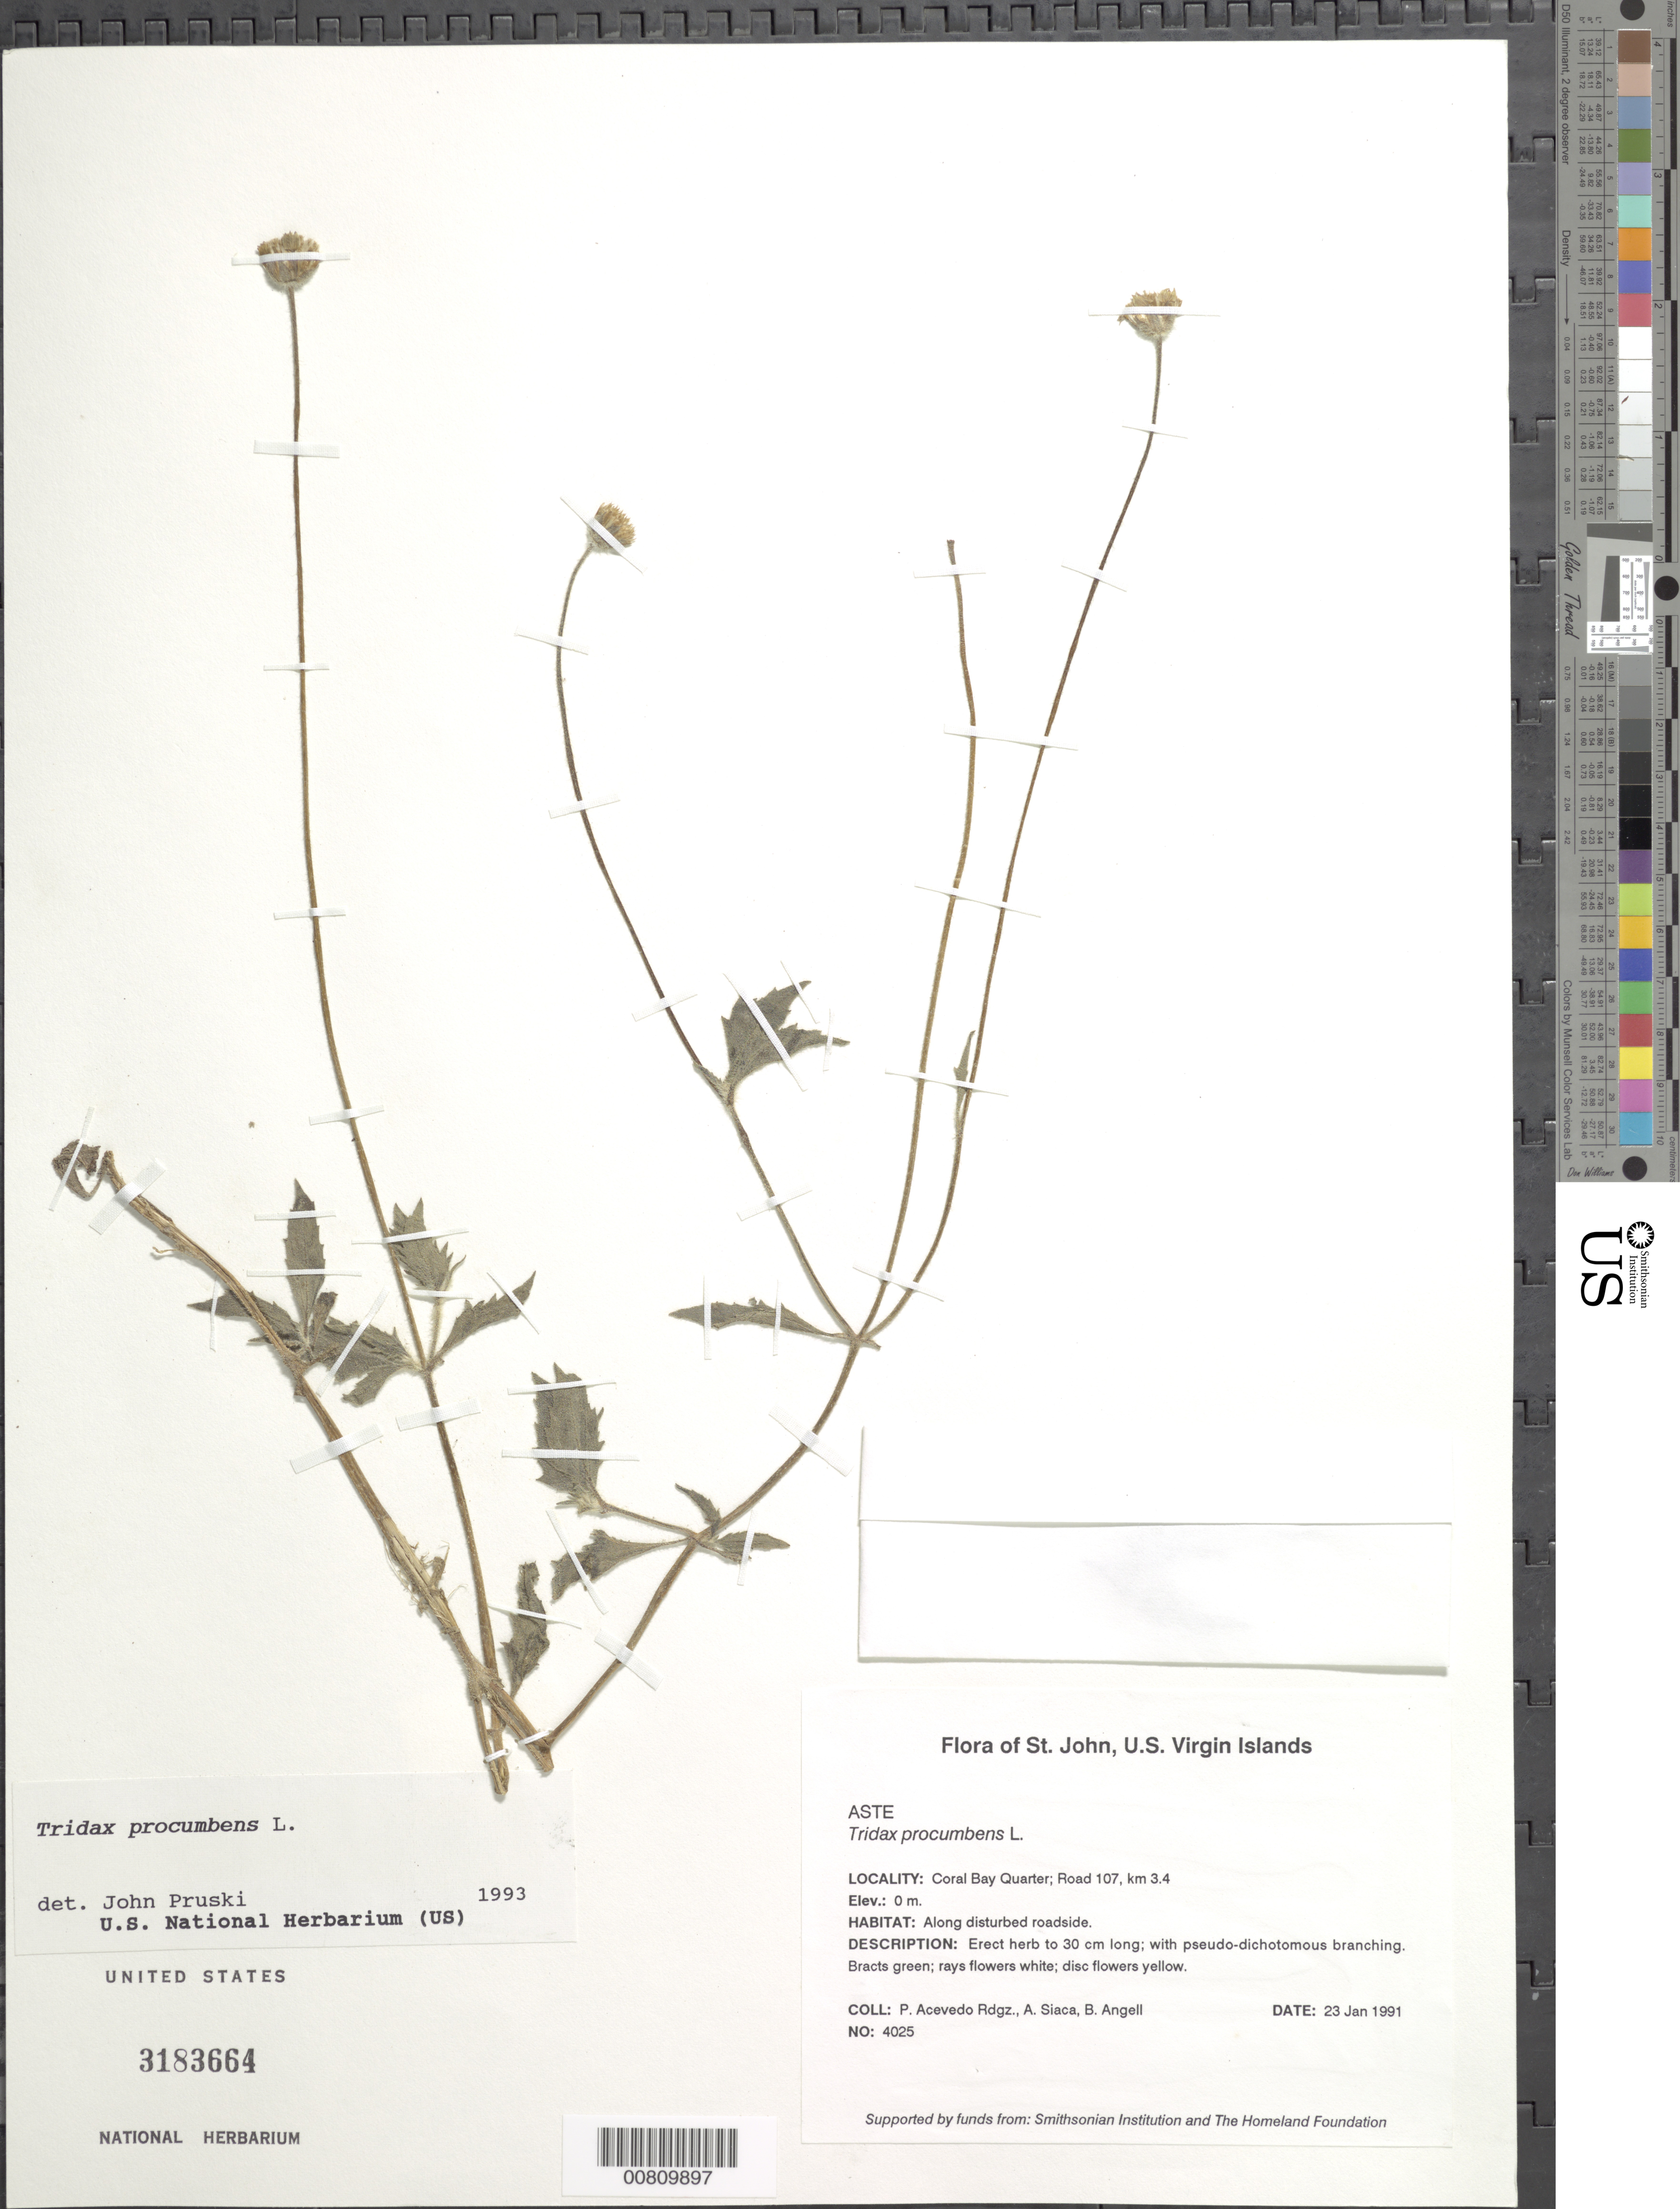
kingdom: Plantae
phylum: Tracheophyta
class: Magnoliopsida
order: Asterales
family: Asteraceae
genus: Tridax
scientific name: Tridax procumbens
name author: L.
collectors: P. Acevedo-Rodr., A. Siaca & Bobbi Angell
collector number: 4025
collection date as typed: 23 Jan 1991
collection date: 1991-01-23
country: U.S. Virgin Islands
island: St. John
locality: Coral Bay Quarter; Road 107, km 3.4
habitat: Along disturbed roadside.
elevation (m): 0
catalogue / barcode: US 3183664